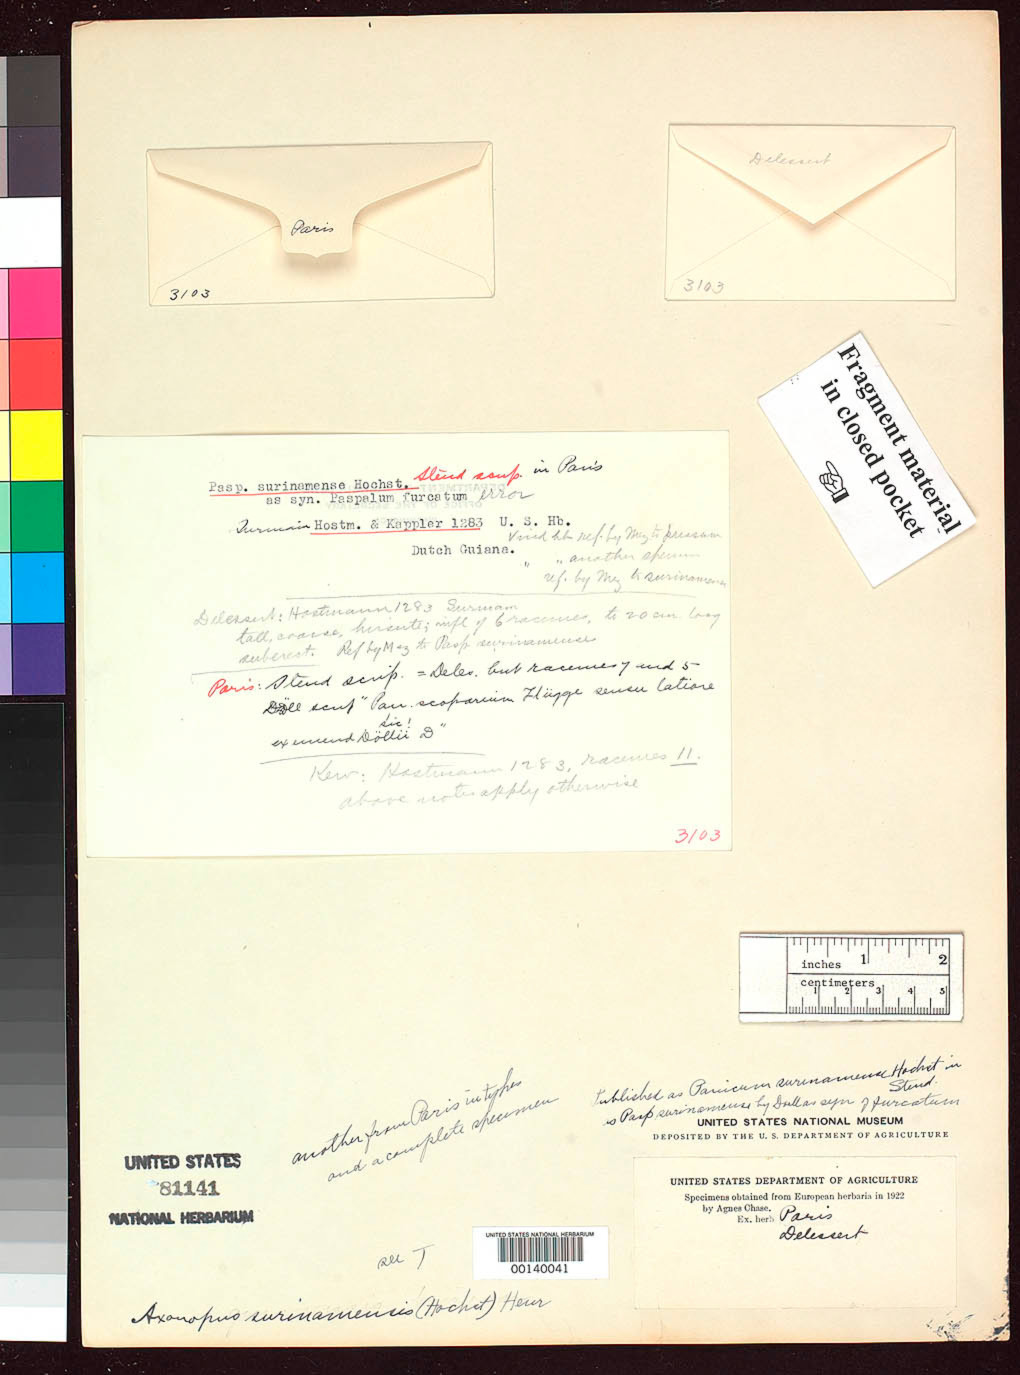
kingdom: Plantae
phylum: Tracheophyta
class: Liliopsida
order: Poales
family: Poaceae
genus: Panicum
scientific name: Panicum surinamense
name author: Hochst. ex Steud.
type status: Type Fragment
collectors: F. Hostmann & A. Kappler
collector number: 1283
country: Suriname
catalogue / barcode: US 81141